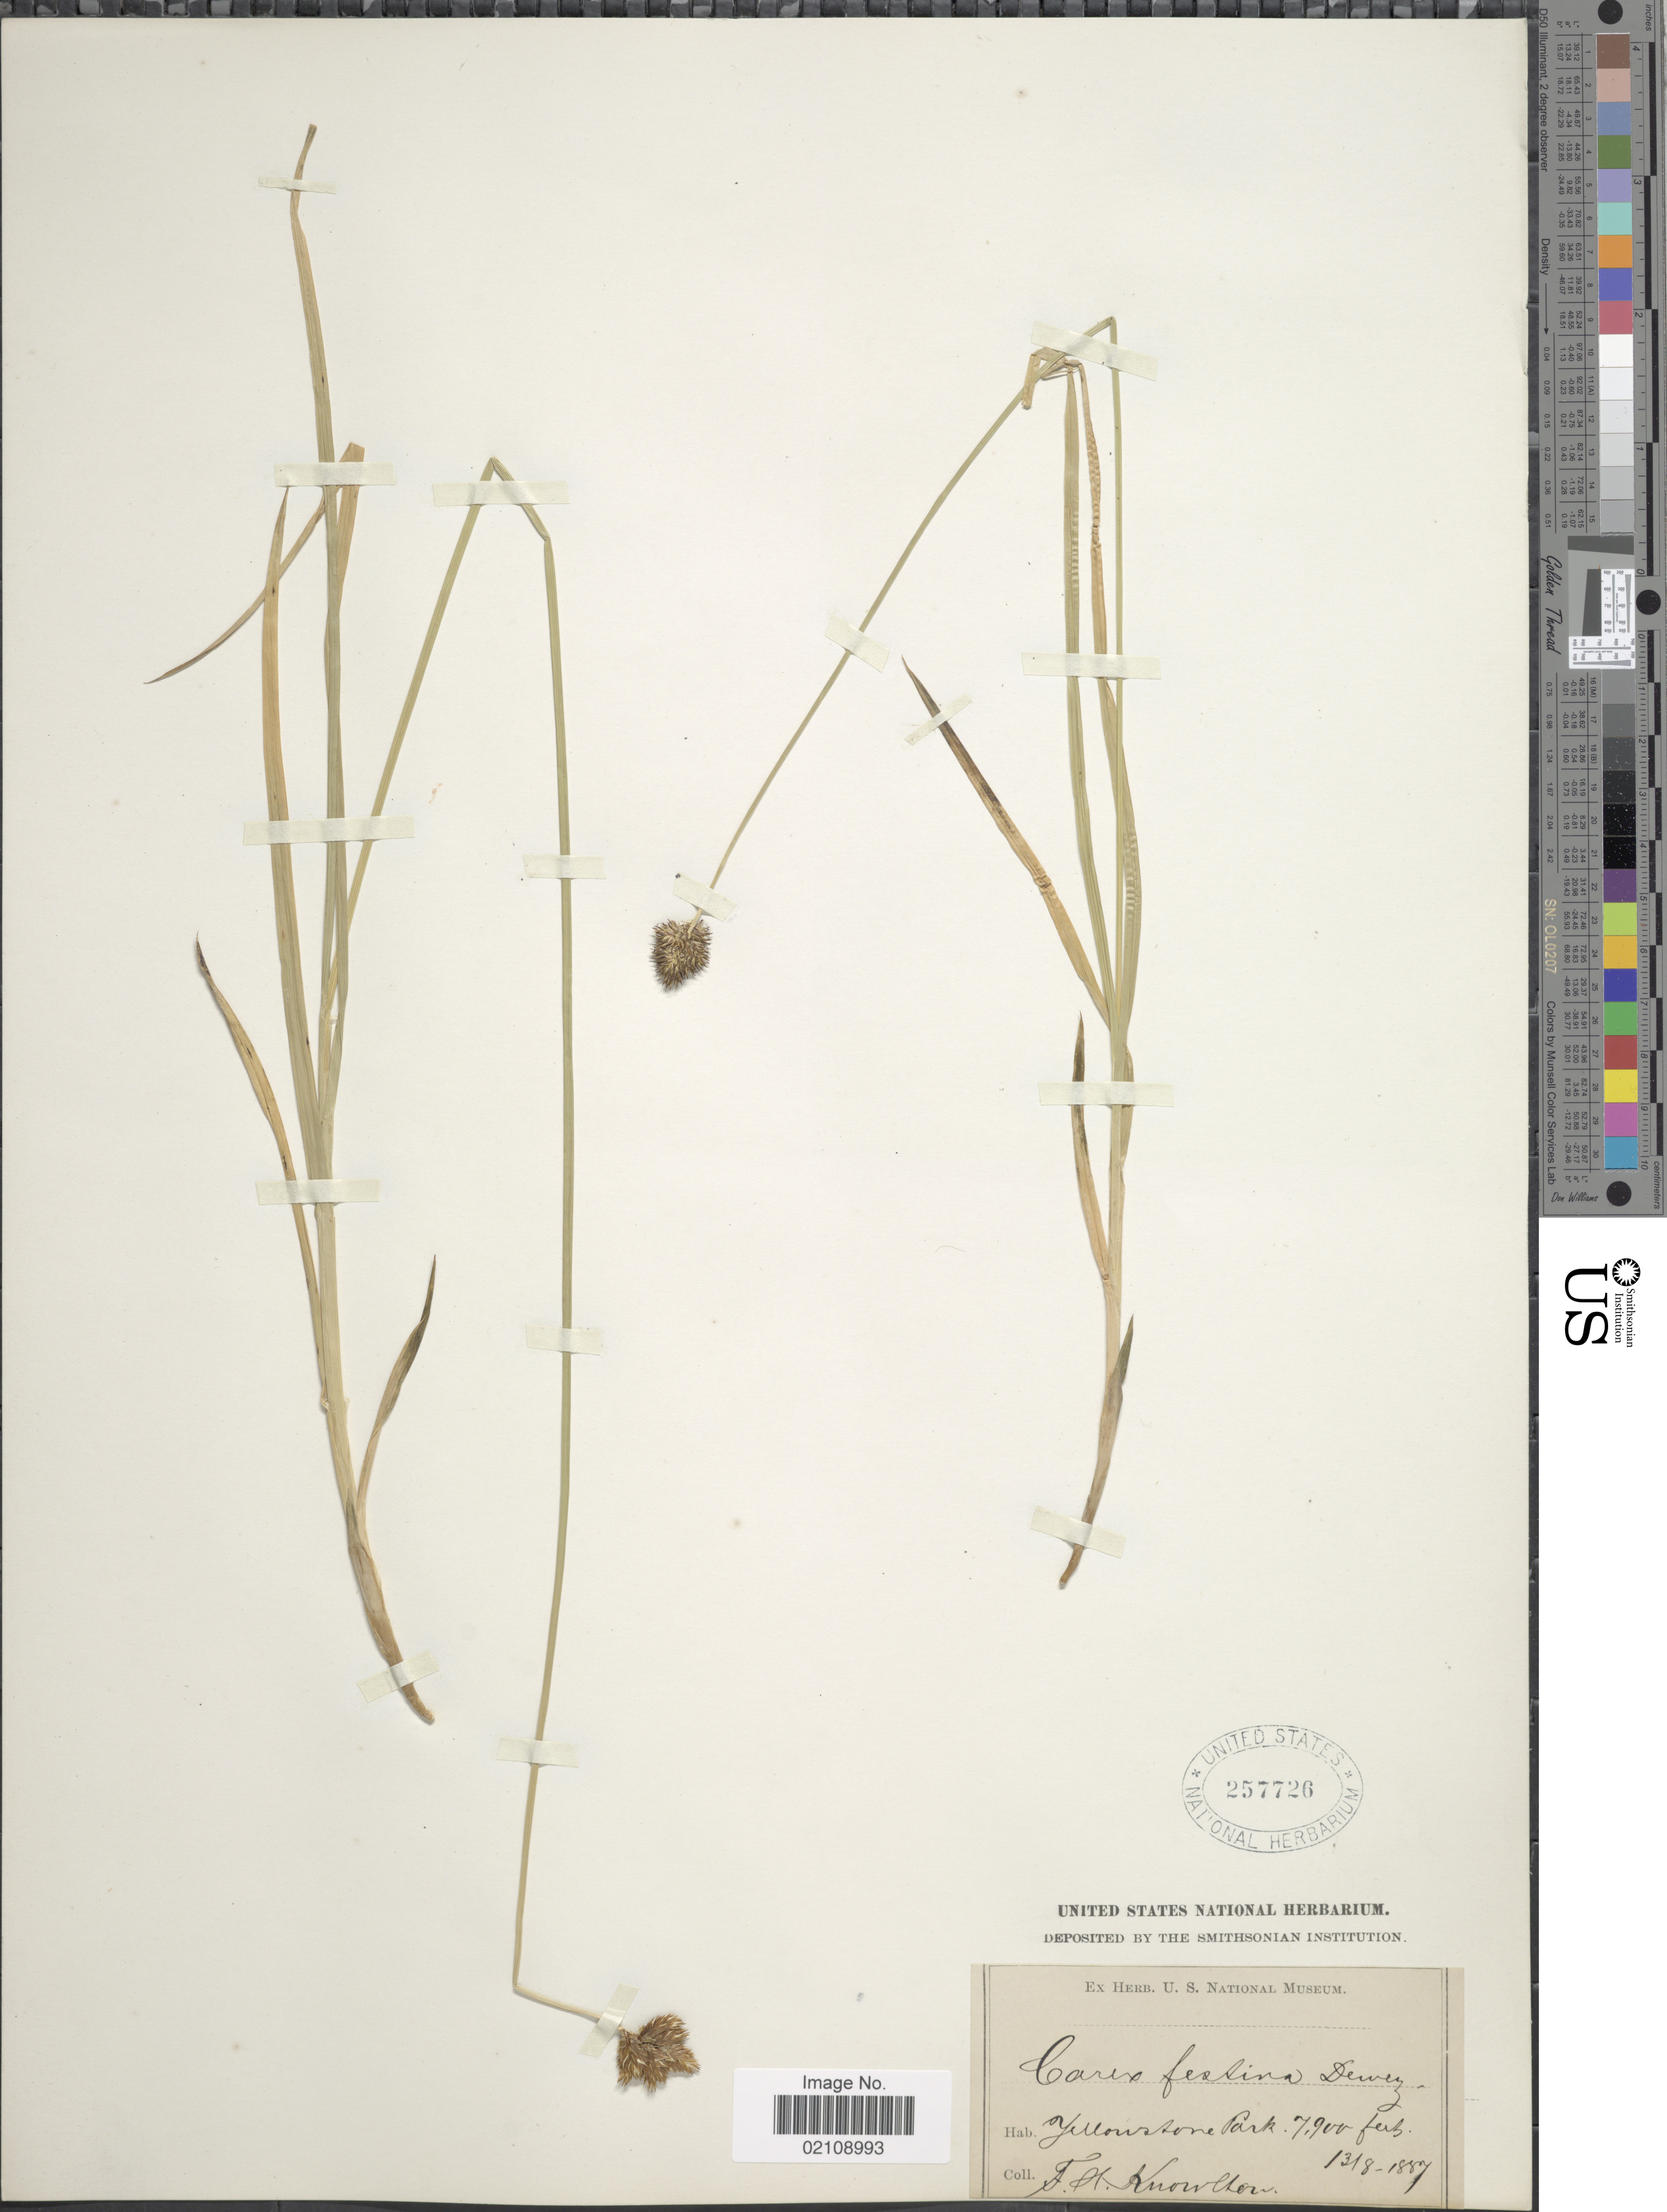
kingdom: Plantae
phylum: Tracheophyta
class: Liliopsida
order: Poales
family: Cyperaceae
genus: Carex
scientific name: Carex microptera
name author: Mack.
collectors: F. H. Knowlton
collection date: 1887-08-13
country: United States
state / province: Wyoming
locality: Yellowstone Park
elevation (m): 2408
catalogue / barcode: US 257726